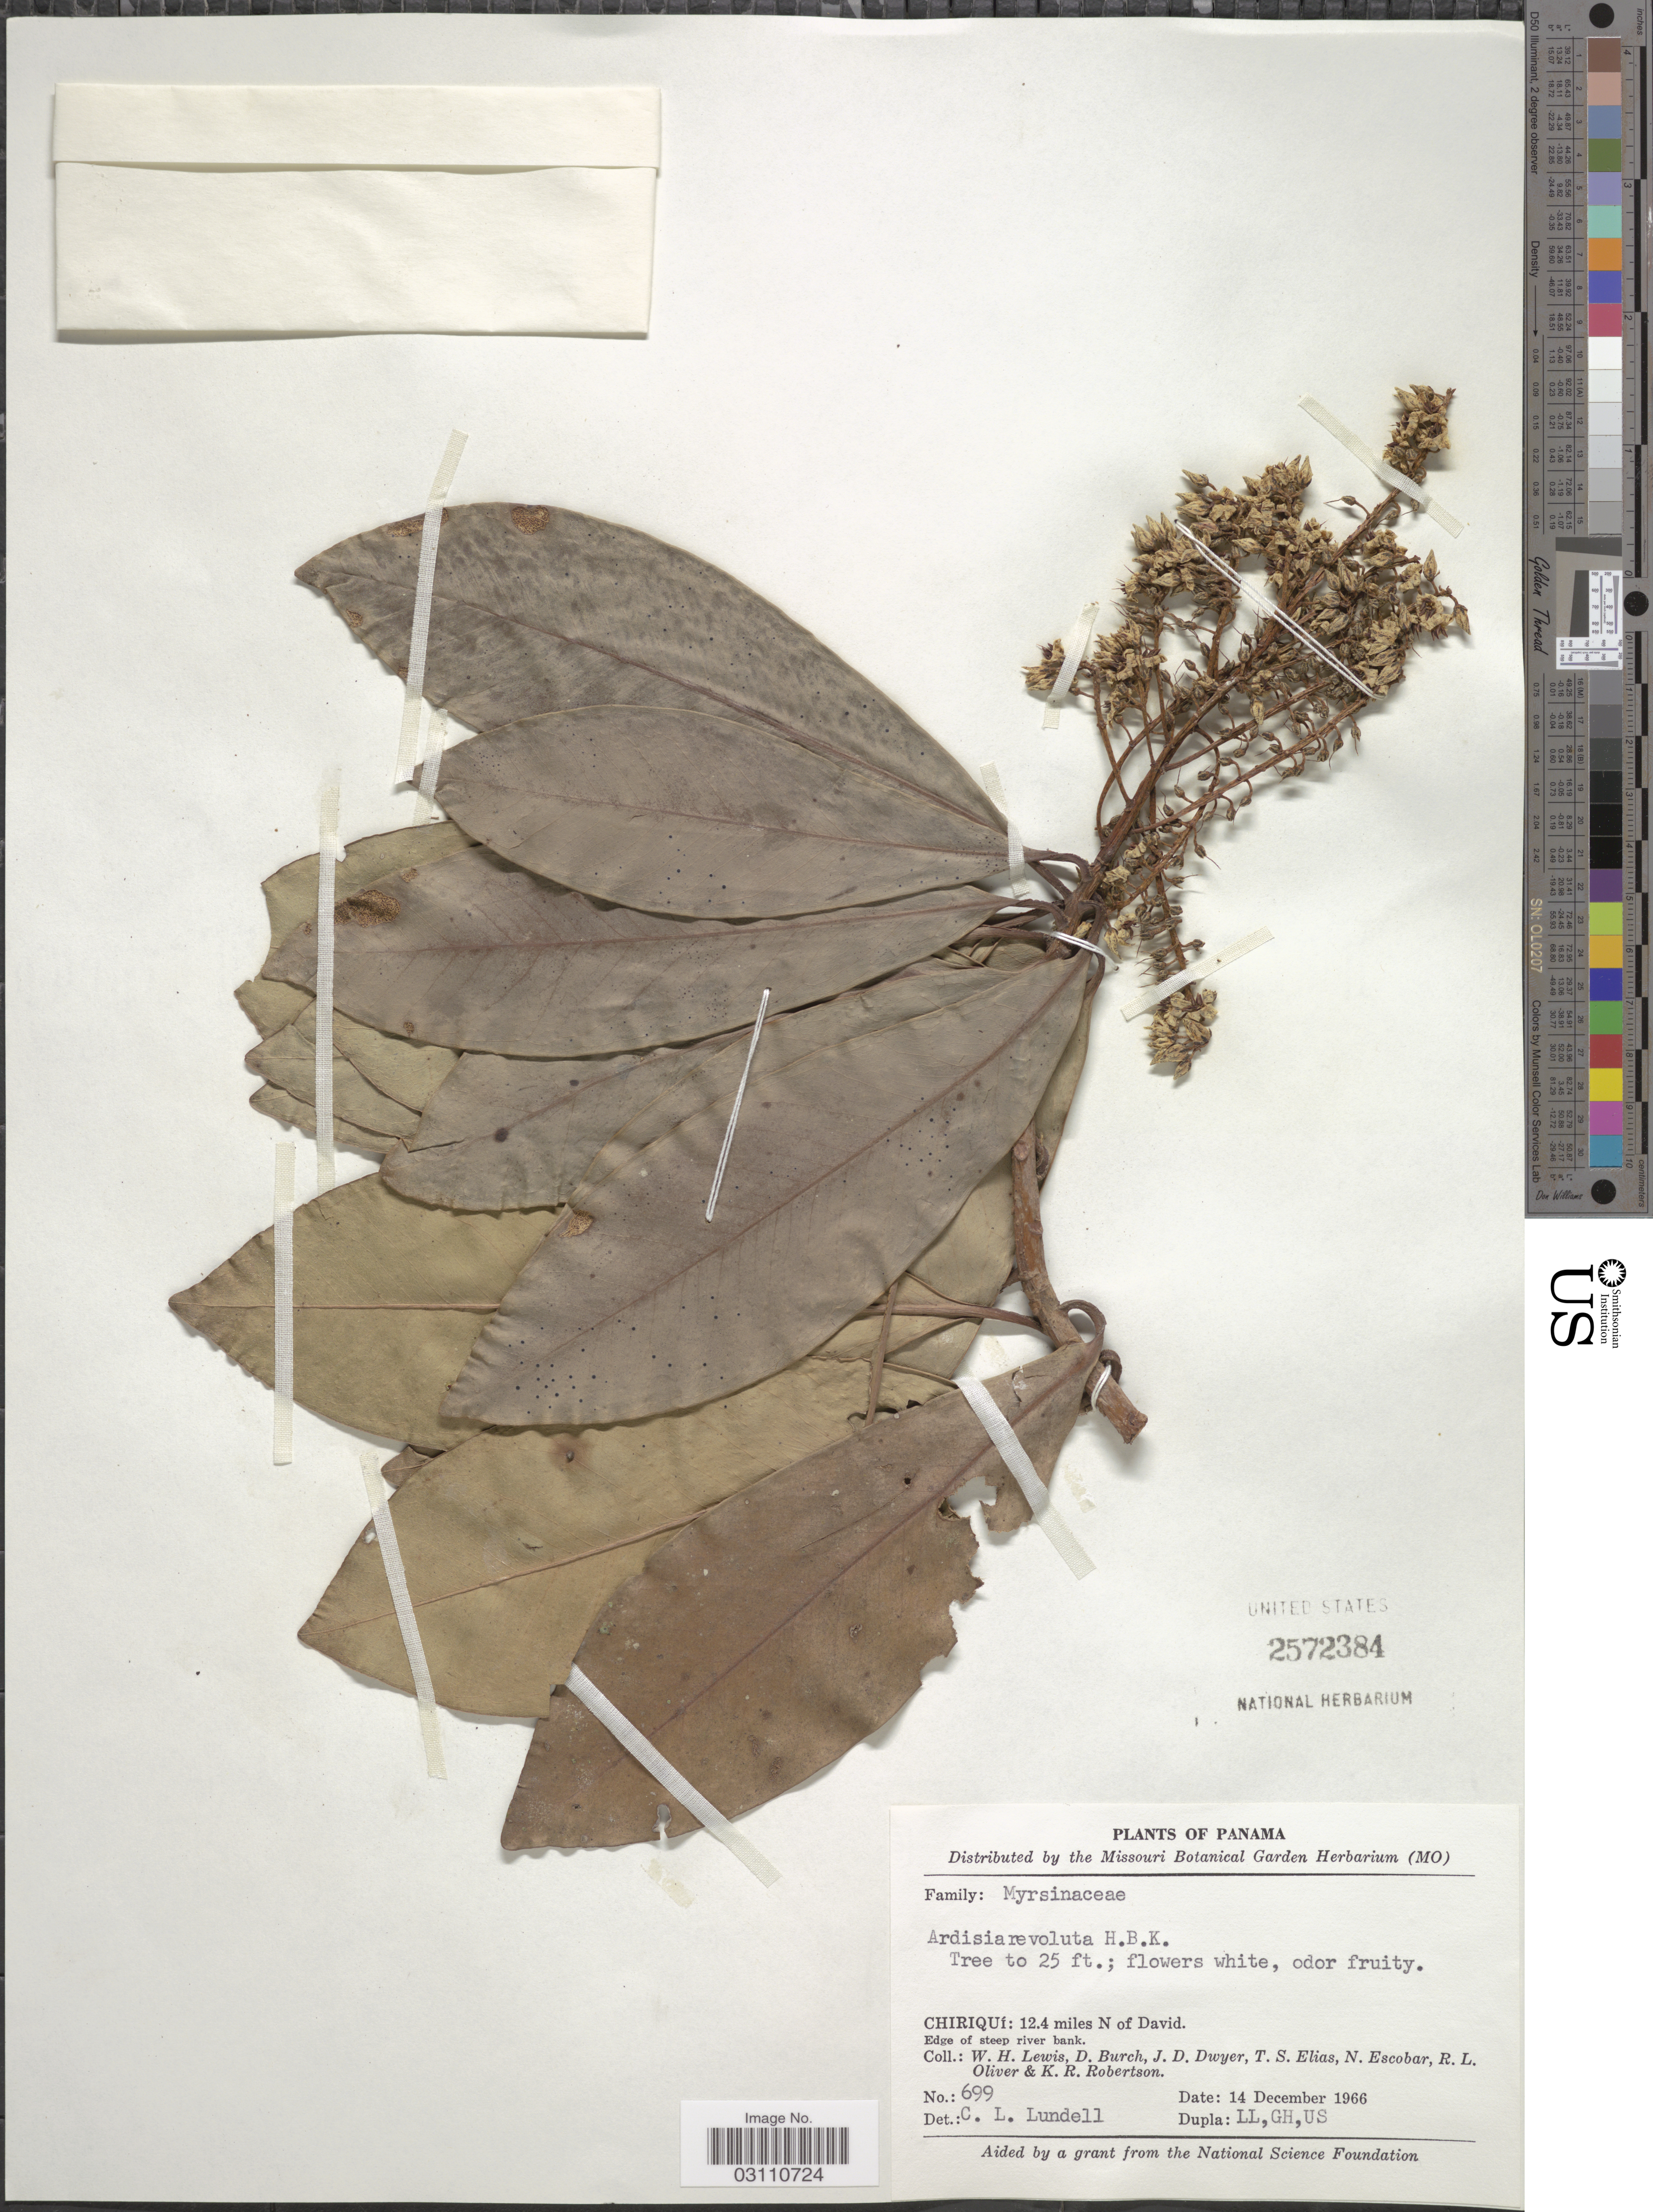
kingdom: Plantae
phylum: Tracheophyta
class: Magnoliopsida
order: Ericales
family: Primulaceae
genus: Ardisia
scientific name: Ardisia revoluta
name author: Kunth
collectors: W. H. Lewis, D. Burch, J. D. Dwyer, T. S. Elias & et al.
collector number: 699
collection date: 1966-12-14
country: Panama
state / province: Chiriqui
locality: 12.4 miles N of David.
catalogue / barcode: US 2572384